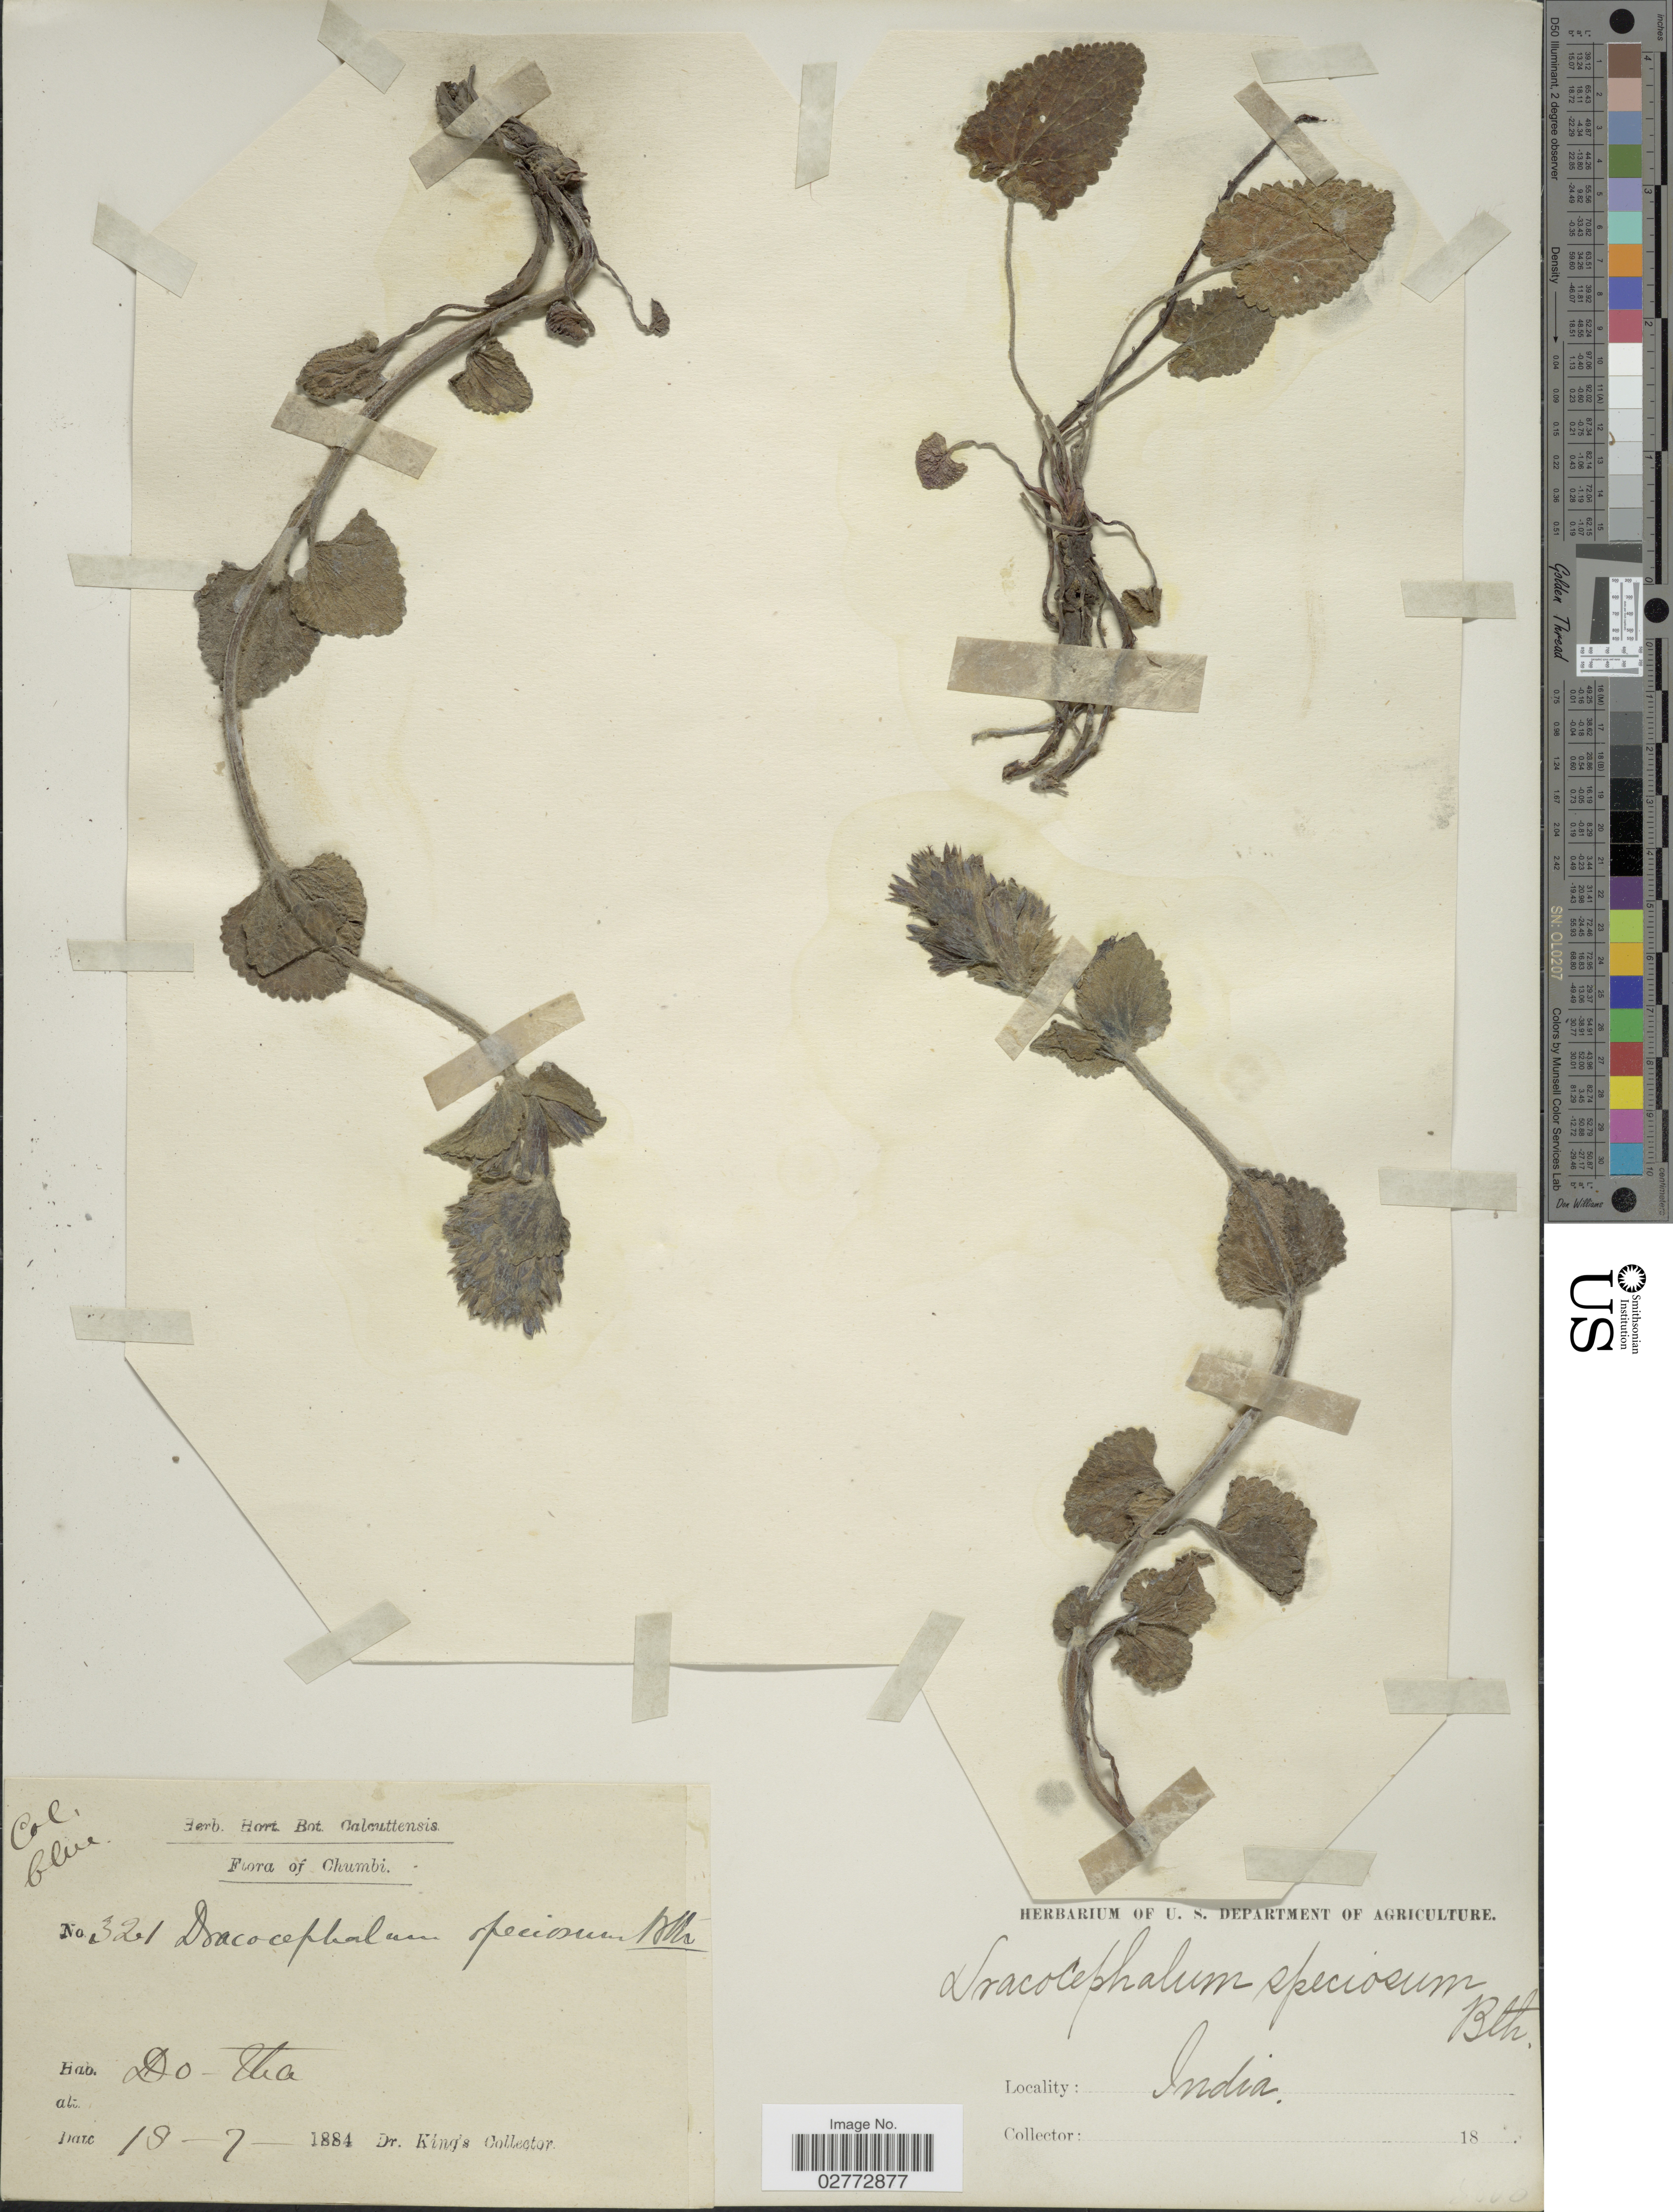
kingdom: Plantae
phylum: Tracheophyta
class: Magnoliopsida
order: Lamiales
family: Lamiaceae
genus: Dracocephalum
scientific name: Dracocephalum speciosum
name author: Sweet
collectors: Dr. King's collector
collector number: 321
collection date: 1884-07-18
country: India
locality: Chumbi Do-Uia. [interpreted].